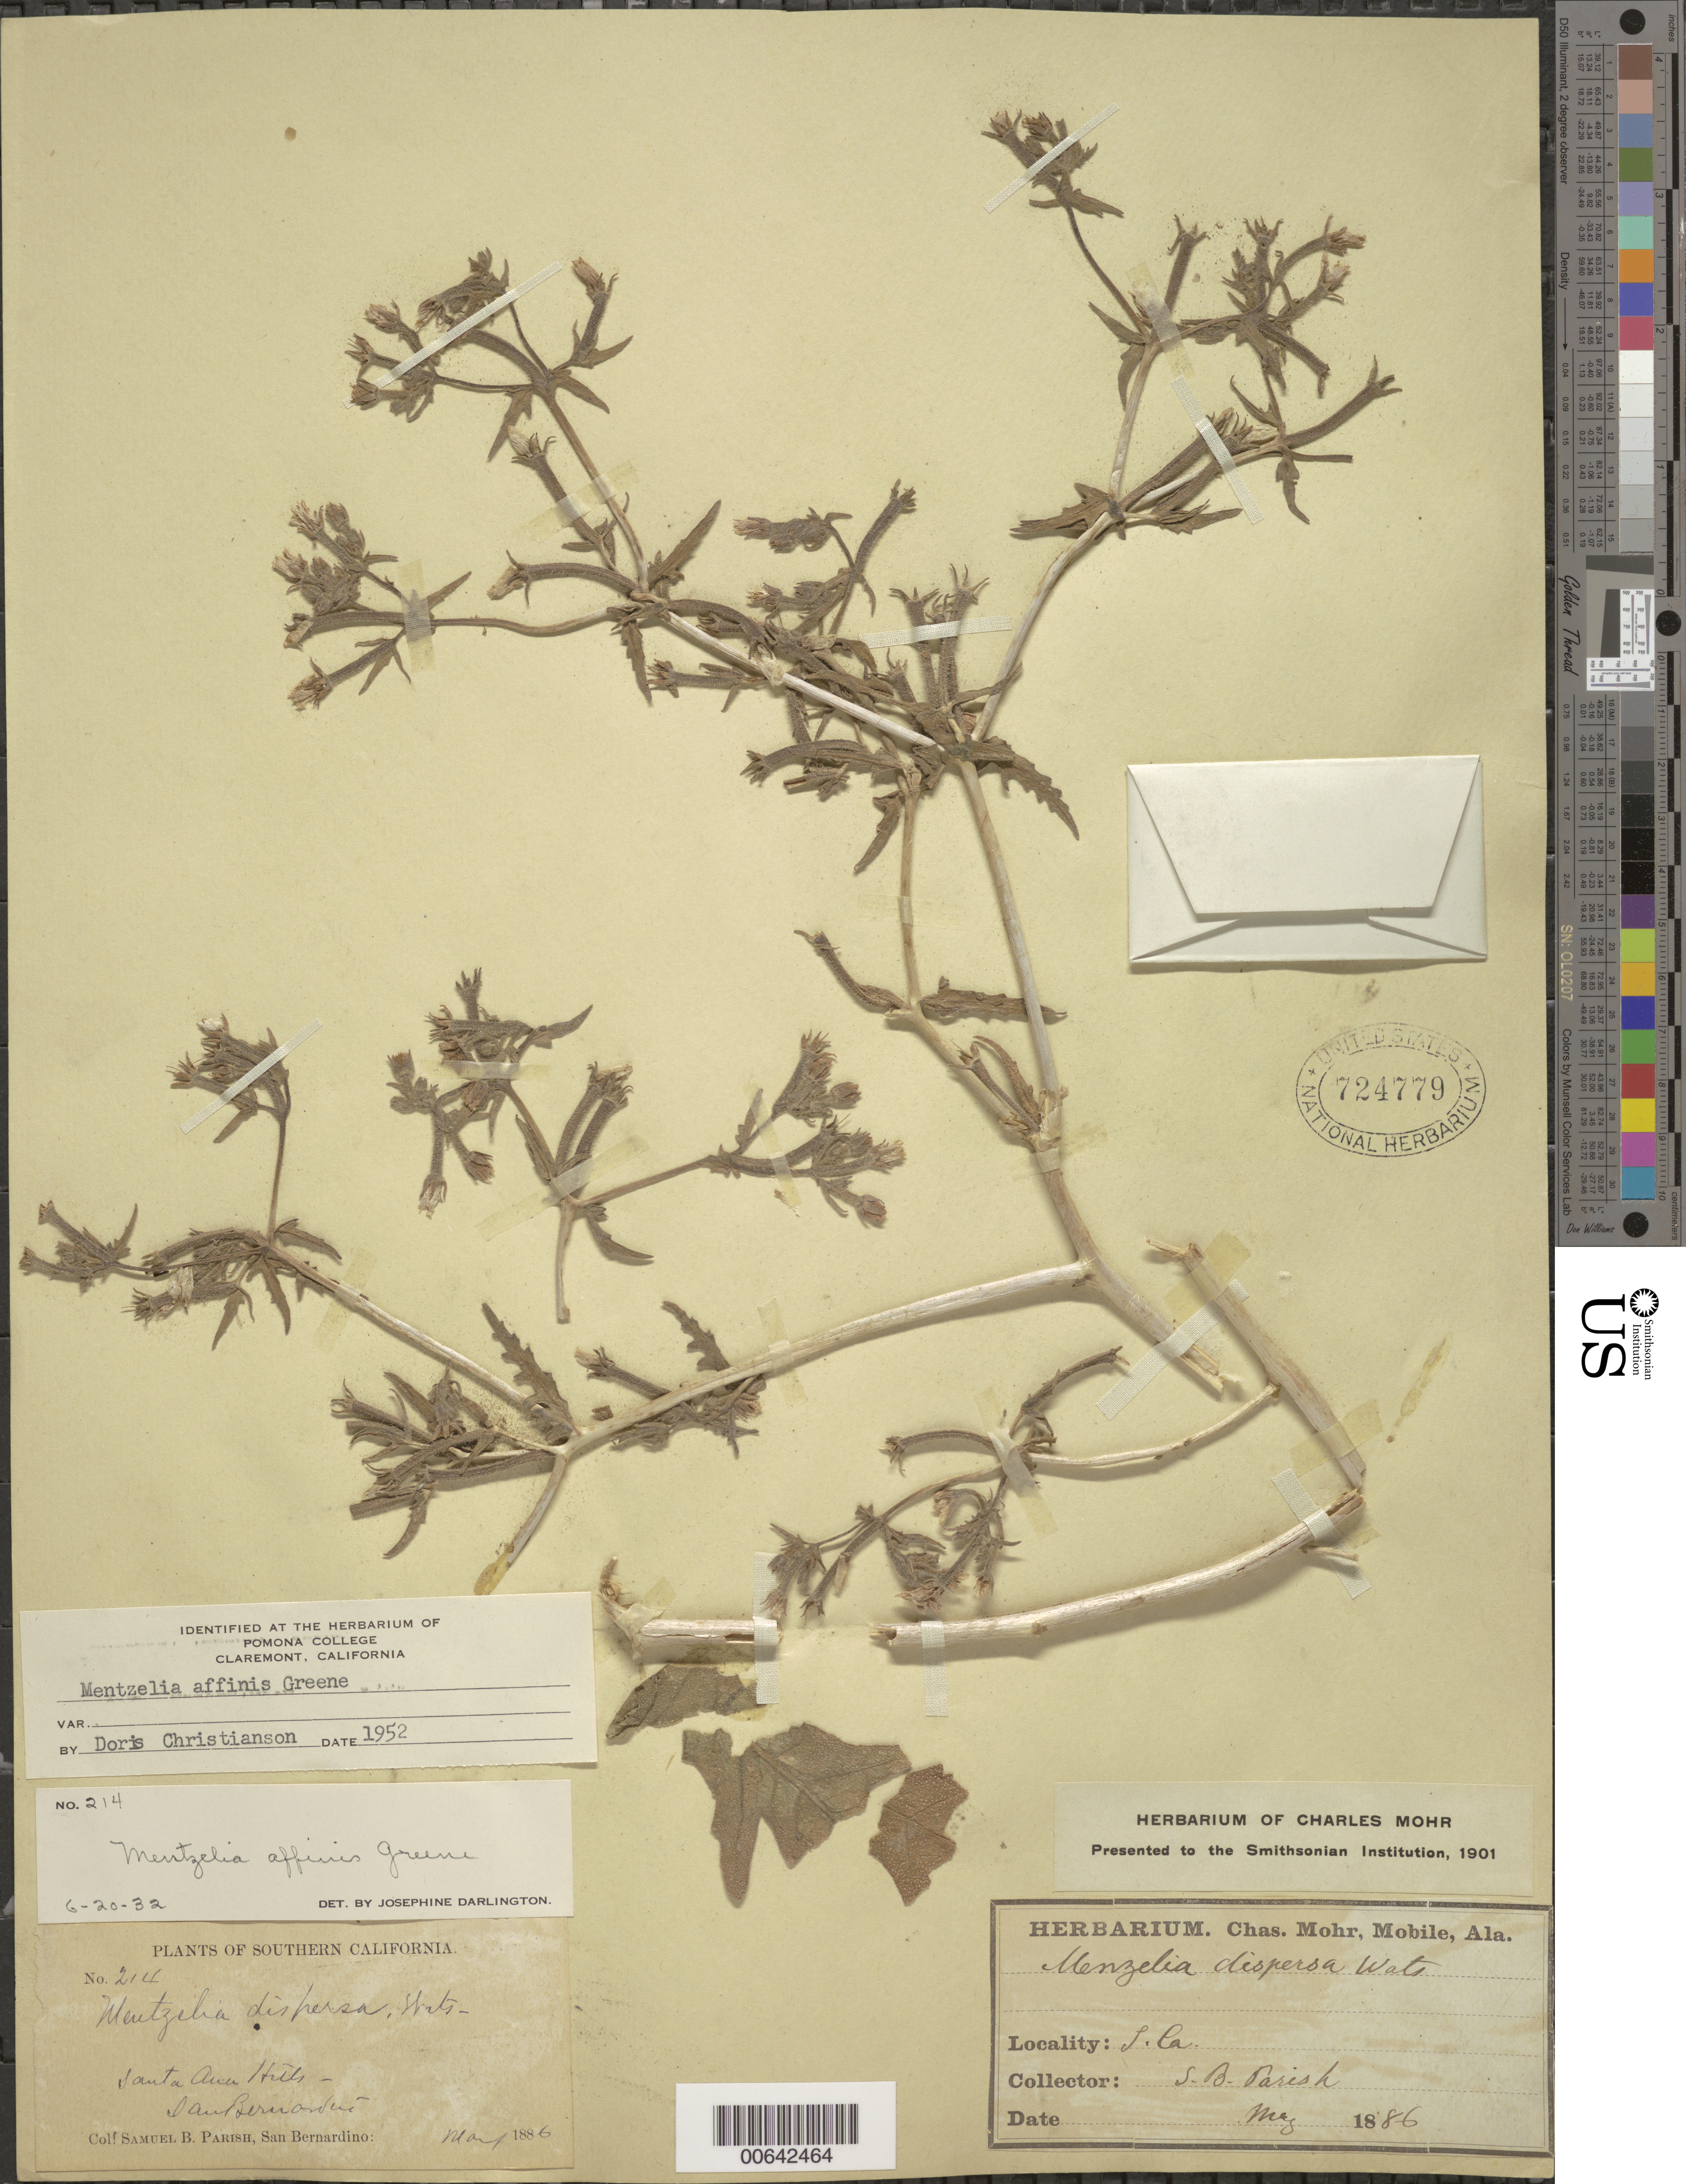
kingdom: Plantae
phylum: Tracheophyta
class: Magnoliopsida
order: Cornales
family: Loasaceae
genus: Mentzelia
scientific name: Mentzelia affinis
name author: Greene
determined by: Christianson, D., (POM), Pomona College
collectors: S. B. Parish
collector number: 214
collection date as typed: May 1886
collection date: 1886-05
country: United States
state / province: California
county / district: San Bernardino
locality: Santa Ann Hills, San Bernardino. Southern California.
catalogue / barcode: US 724779